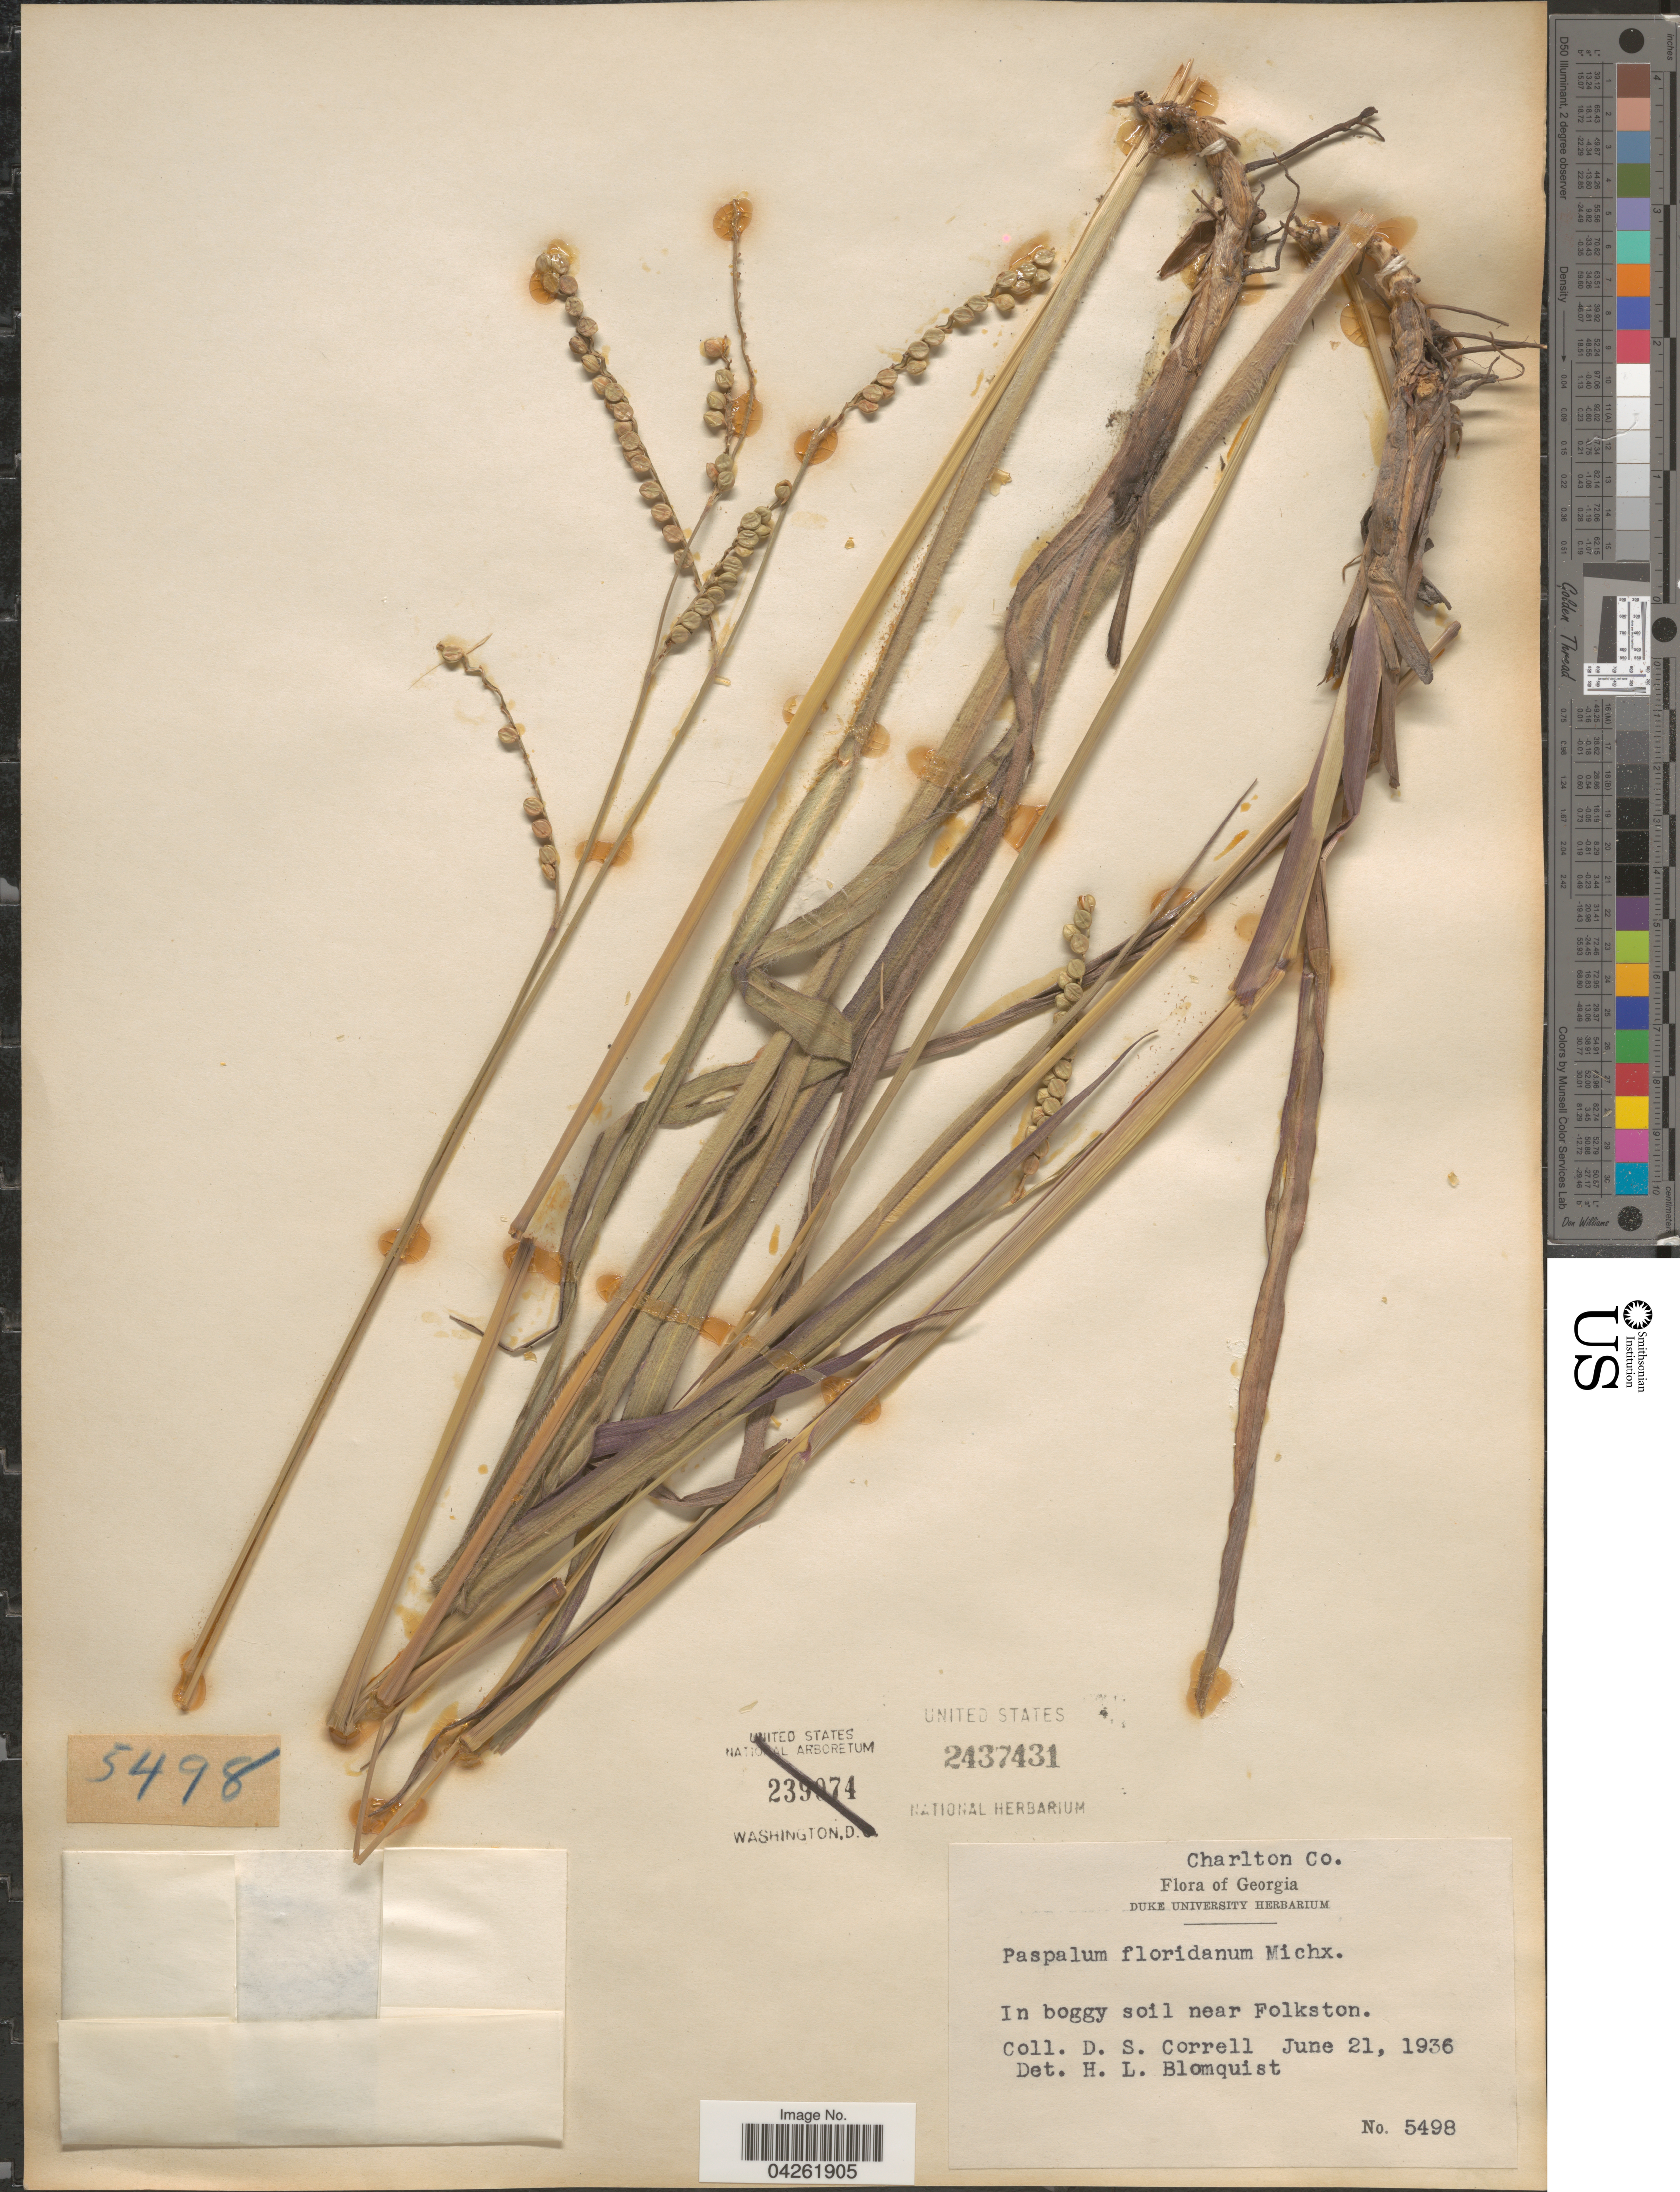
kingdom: Plantae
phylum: Tracheophyta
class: Liliopsida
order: Poales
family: Poaceae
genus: Paspalum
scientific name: Paspalum floridanum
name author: Michx.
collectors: D. S. Correll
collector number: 5498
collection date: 1936-06-21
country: United States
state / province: Georgia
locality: Charlton Co. In boggy soil near Folkston.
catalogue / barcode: US 2437431